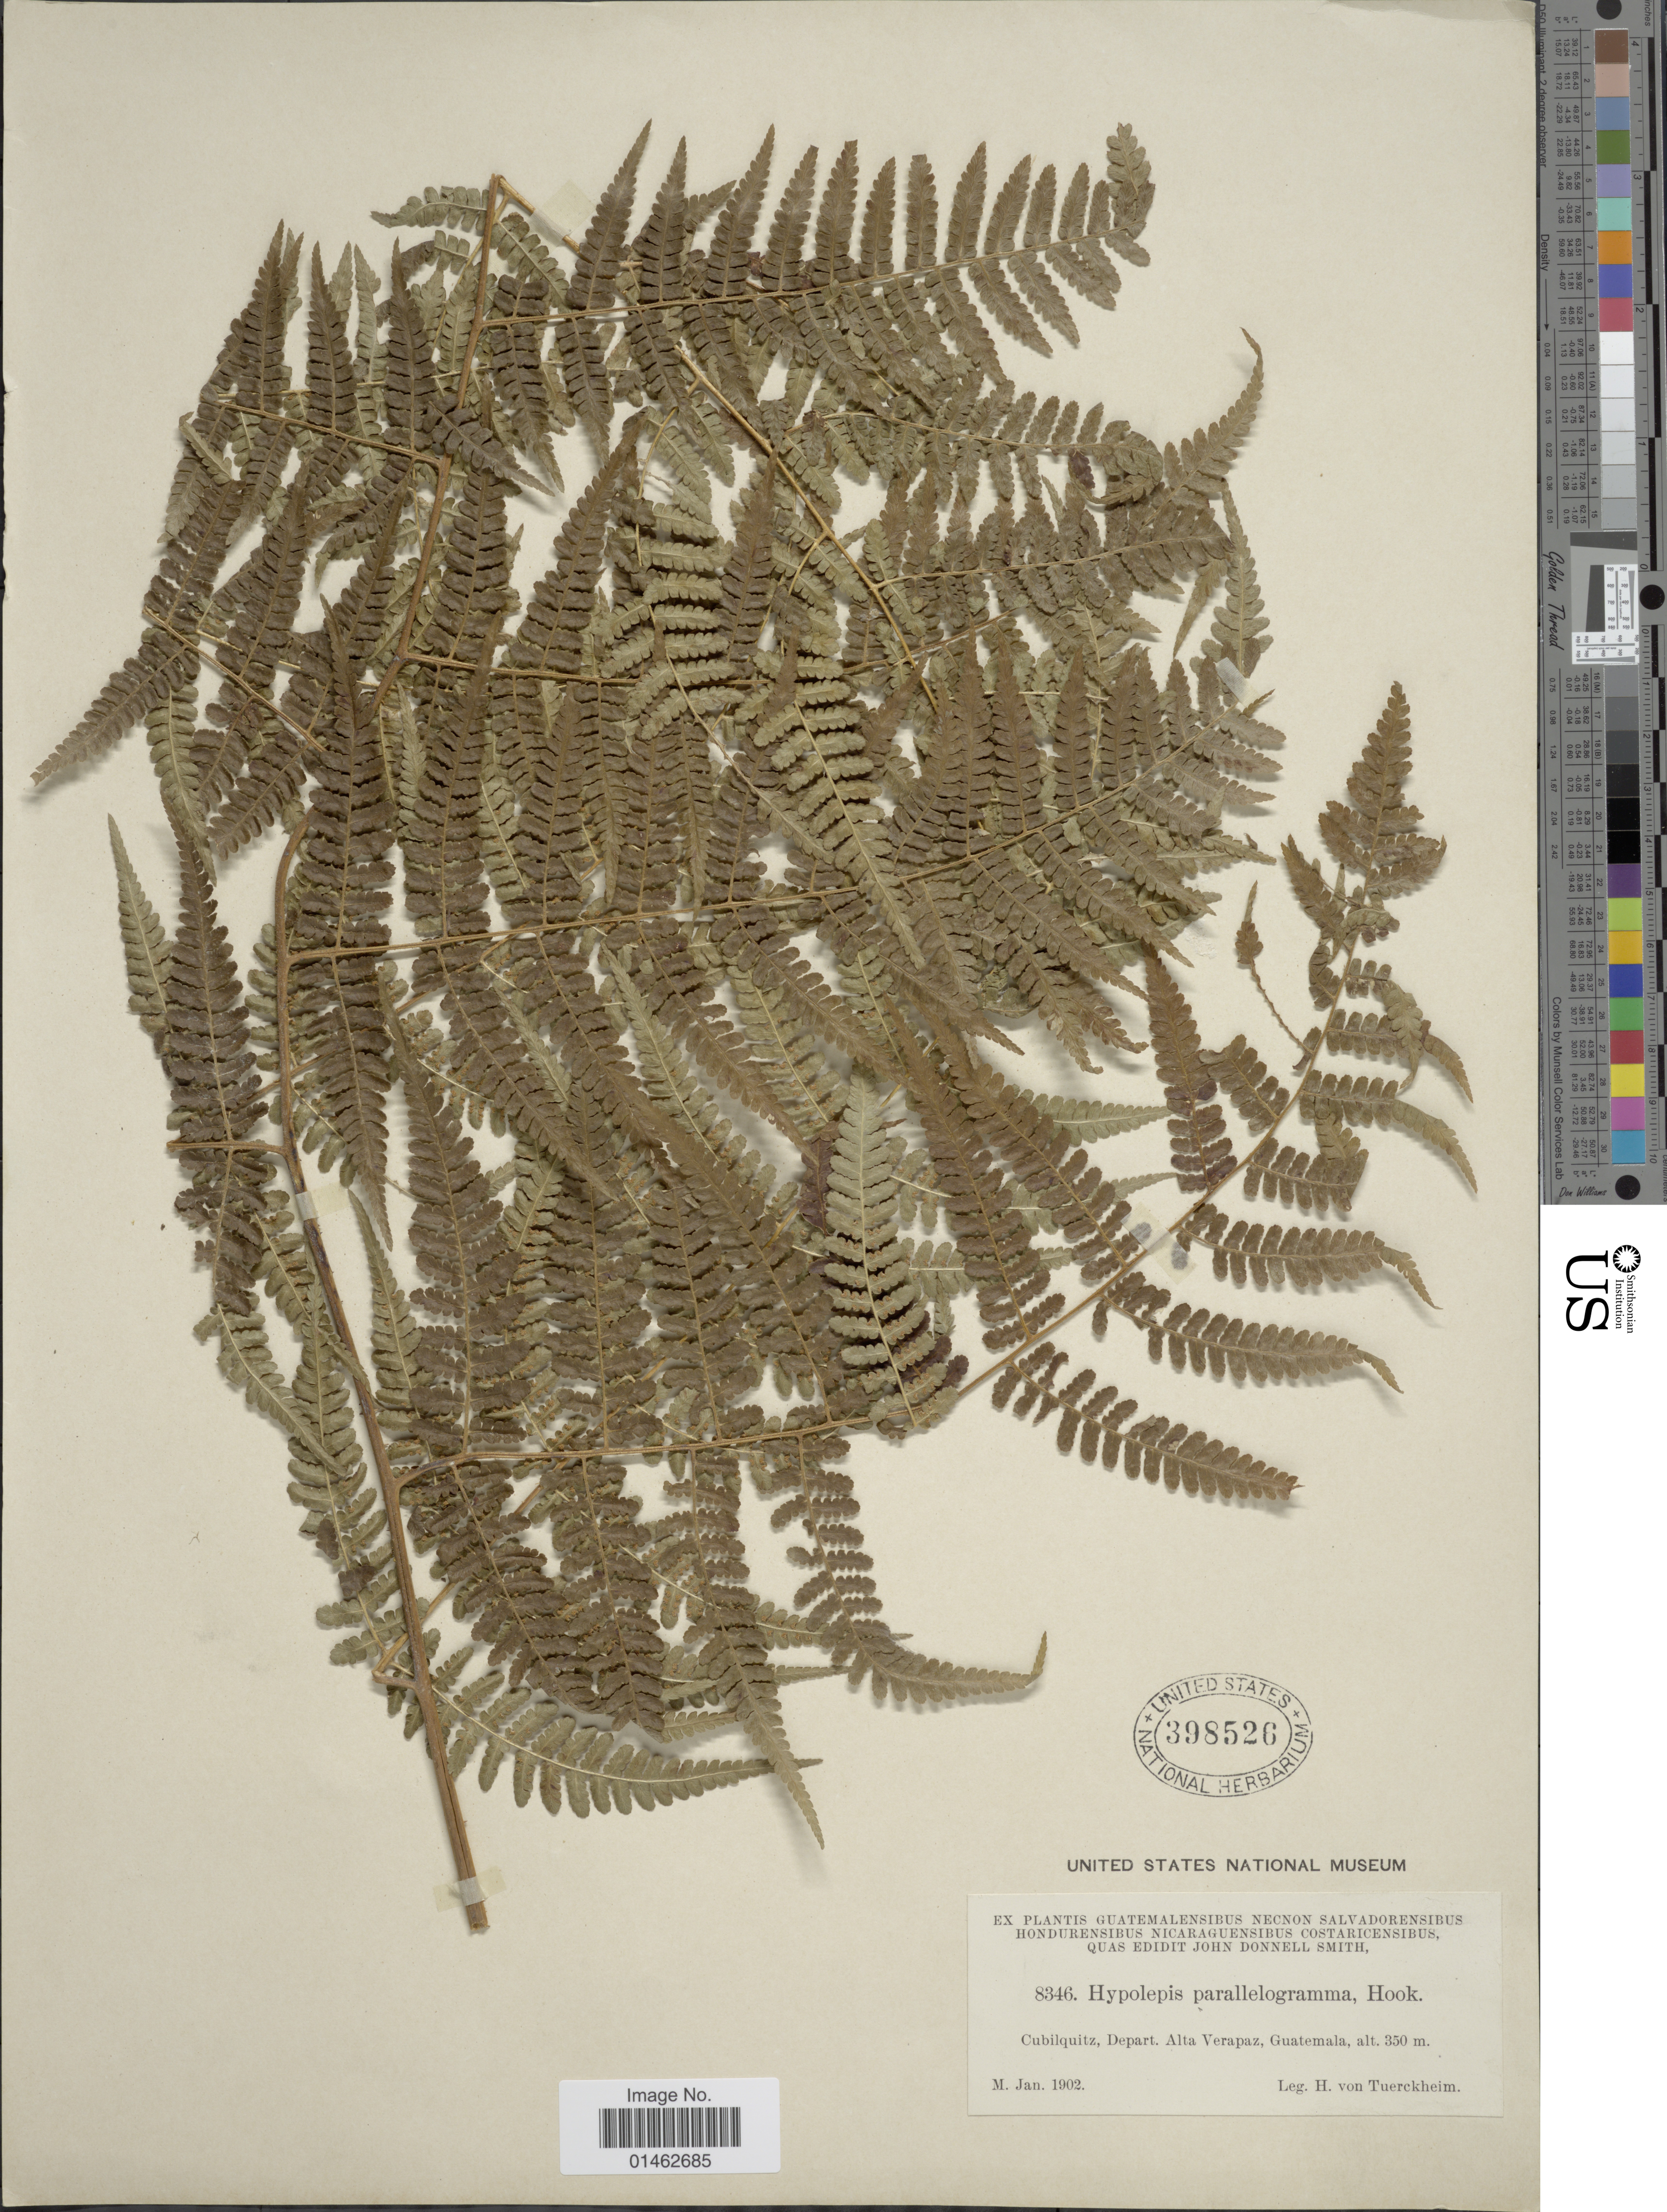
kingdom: Plantae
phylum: Tracheophyta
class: Polypodiopsida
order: Polypodiales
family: Dennstaedtiaceae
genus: Hypolepis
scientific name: Hypolepis repens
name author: (L.) C. Presl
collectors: H. von Türckheim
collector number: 8346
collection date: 1902-01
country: Guatemala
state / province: Alta Verapaz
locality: Cubilquitz, Depart Alta Verapaz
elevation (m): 350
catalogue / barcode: US 398526